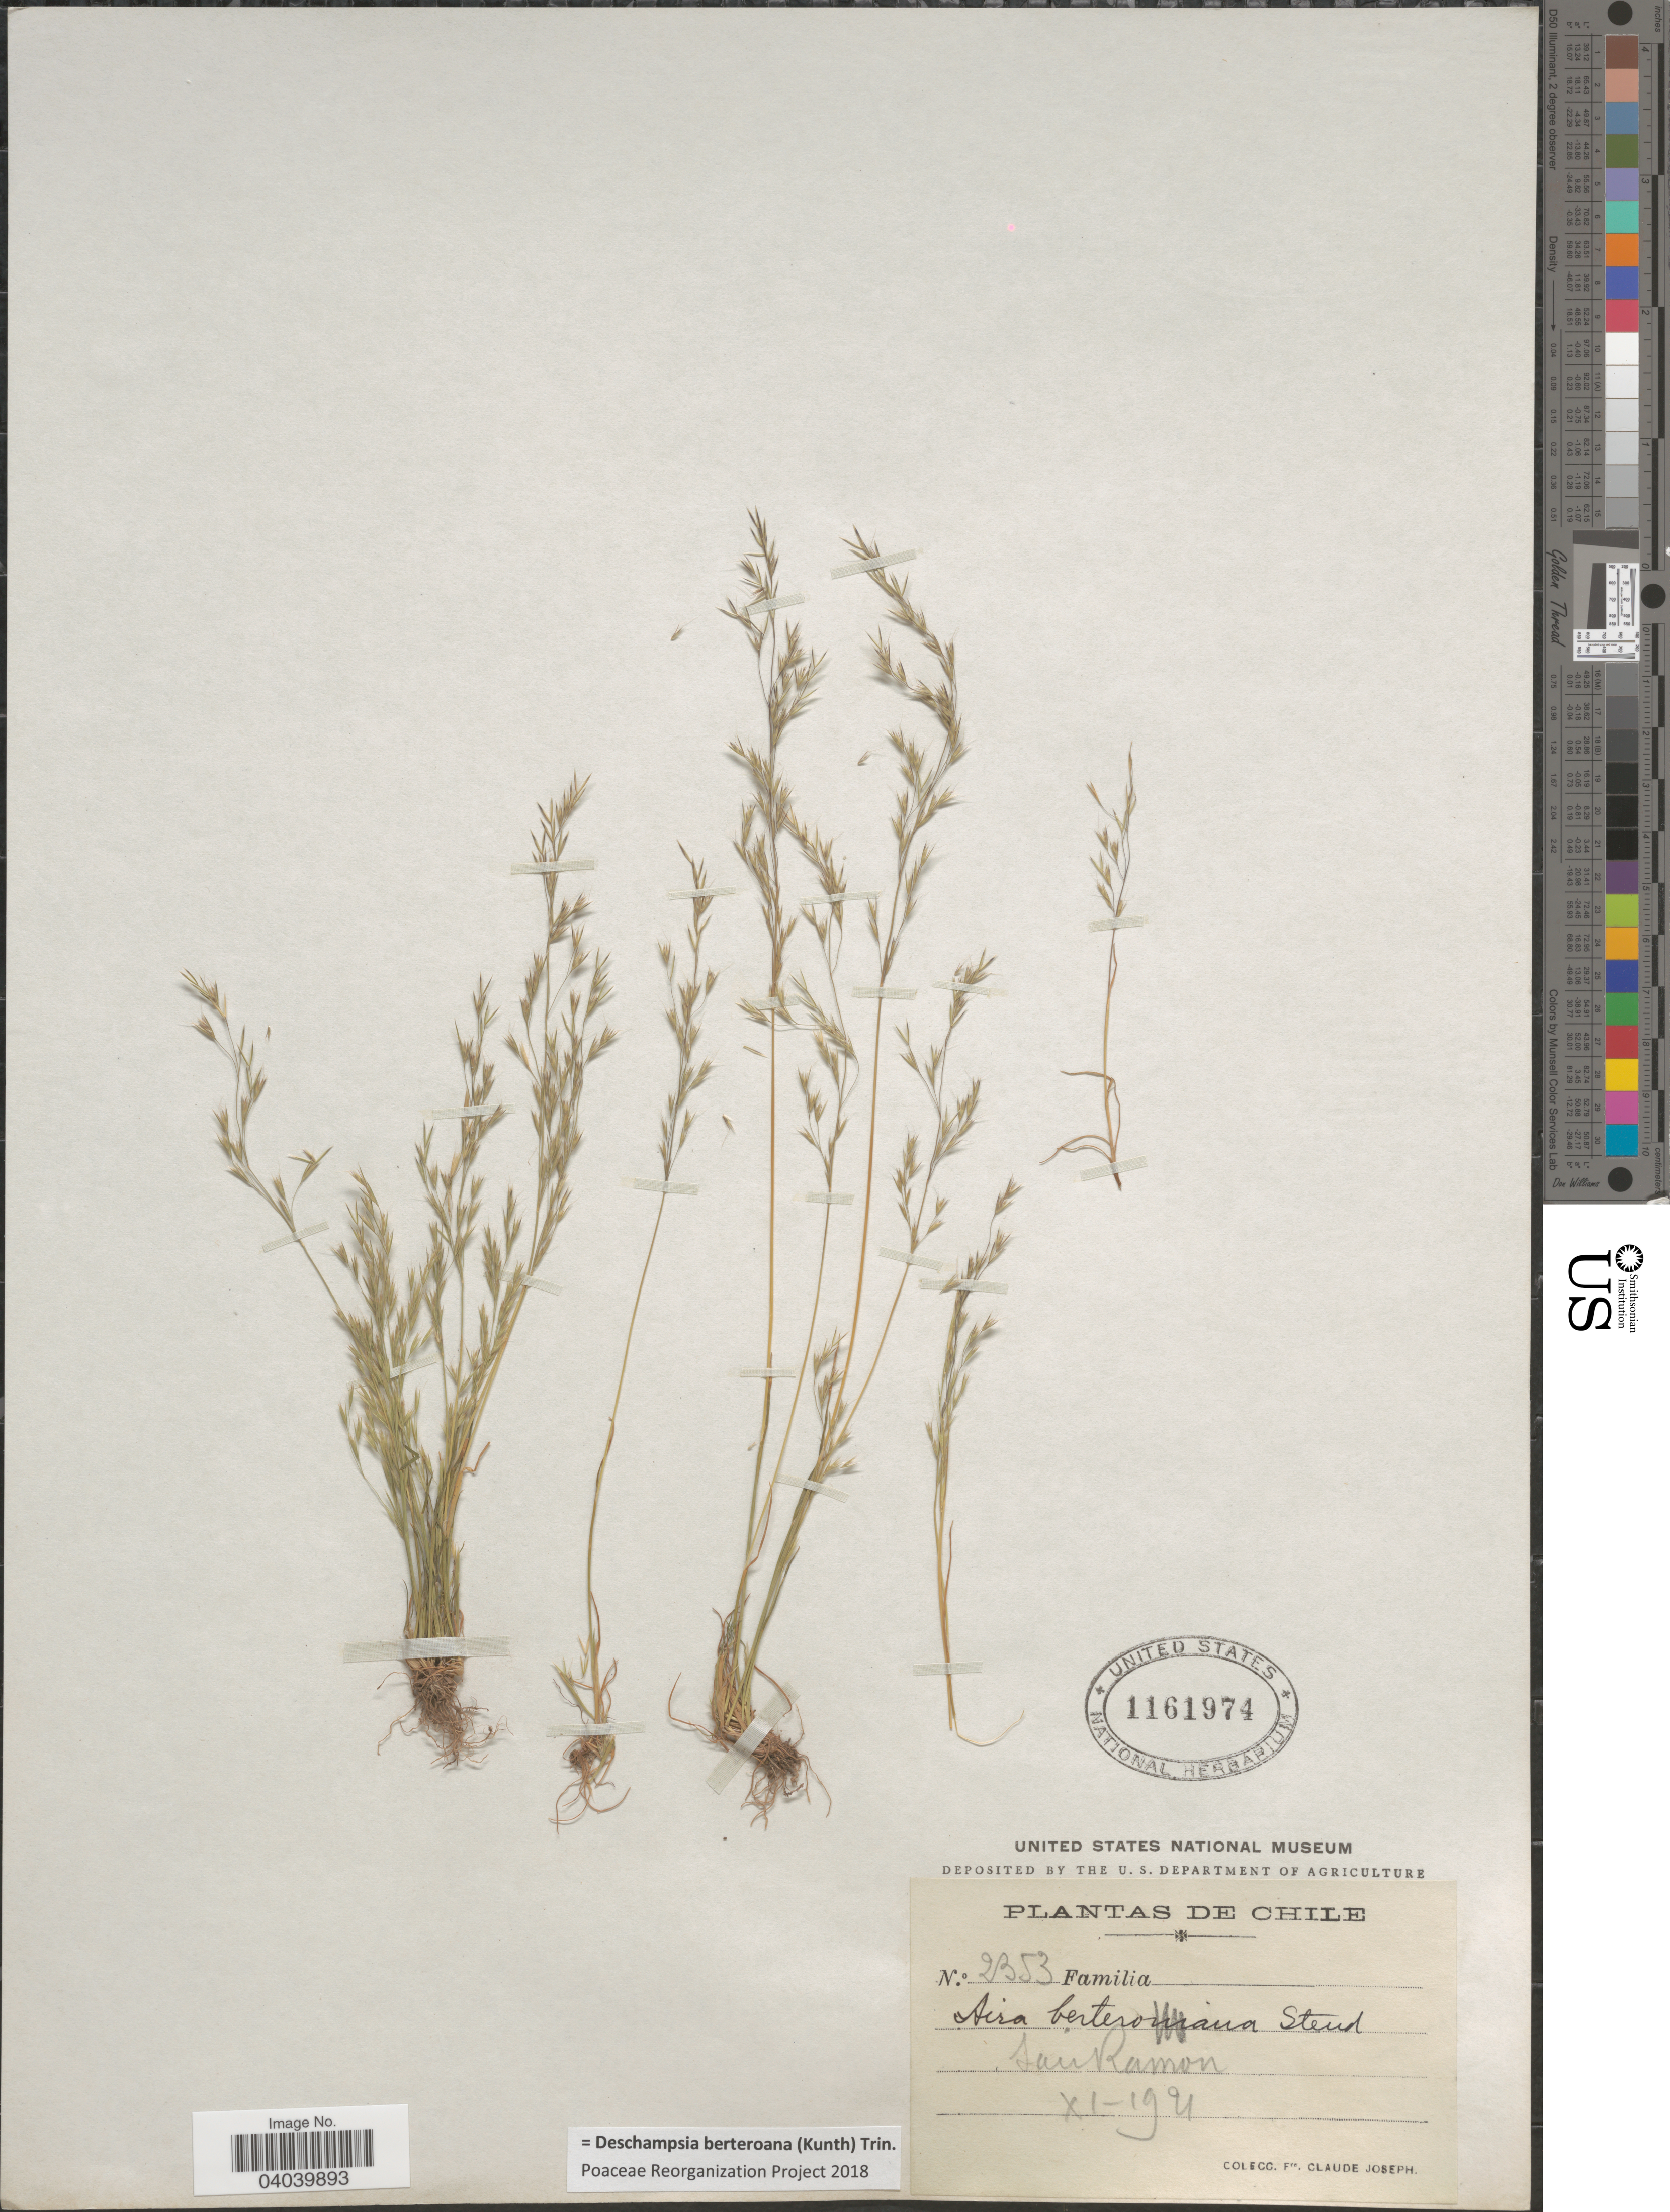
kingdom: Plantae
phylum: Tracheophyta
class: Liliopsida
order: Poales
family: Poaceae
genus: Deschampsia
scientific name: Deschampsia berteroana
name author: (Kunth) Trin.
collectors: Bro. Claude-Joseph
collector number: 2353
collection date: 1921-11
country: Chile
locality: San Ramon.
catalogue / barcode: US 1161974